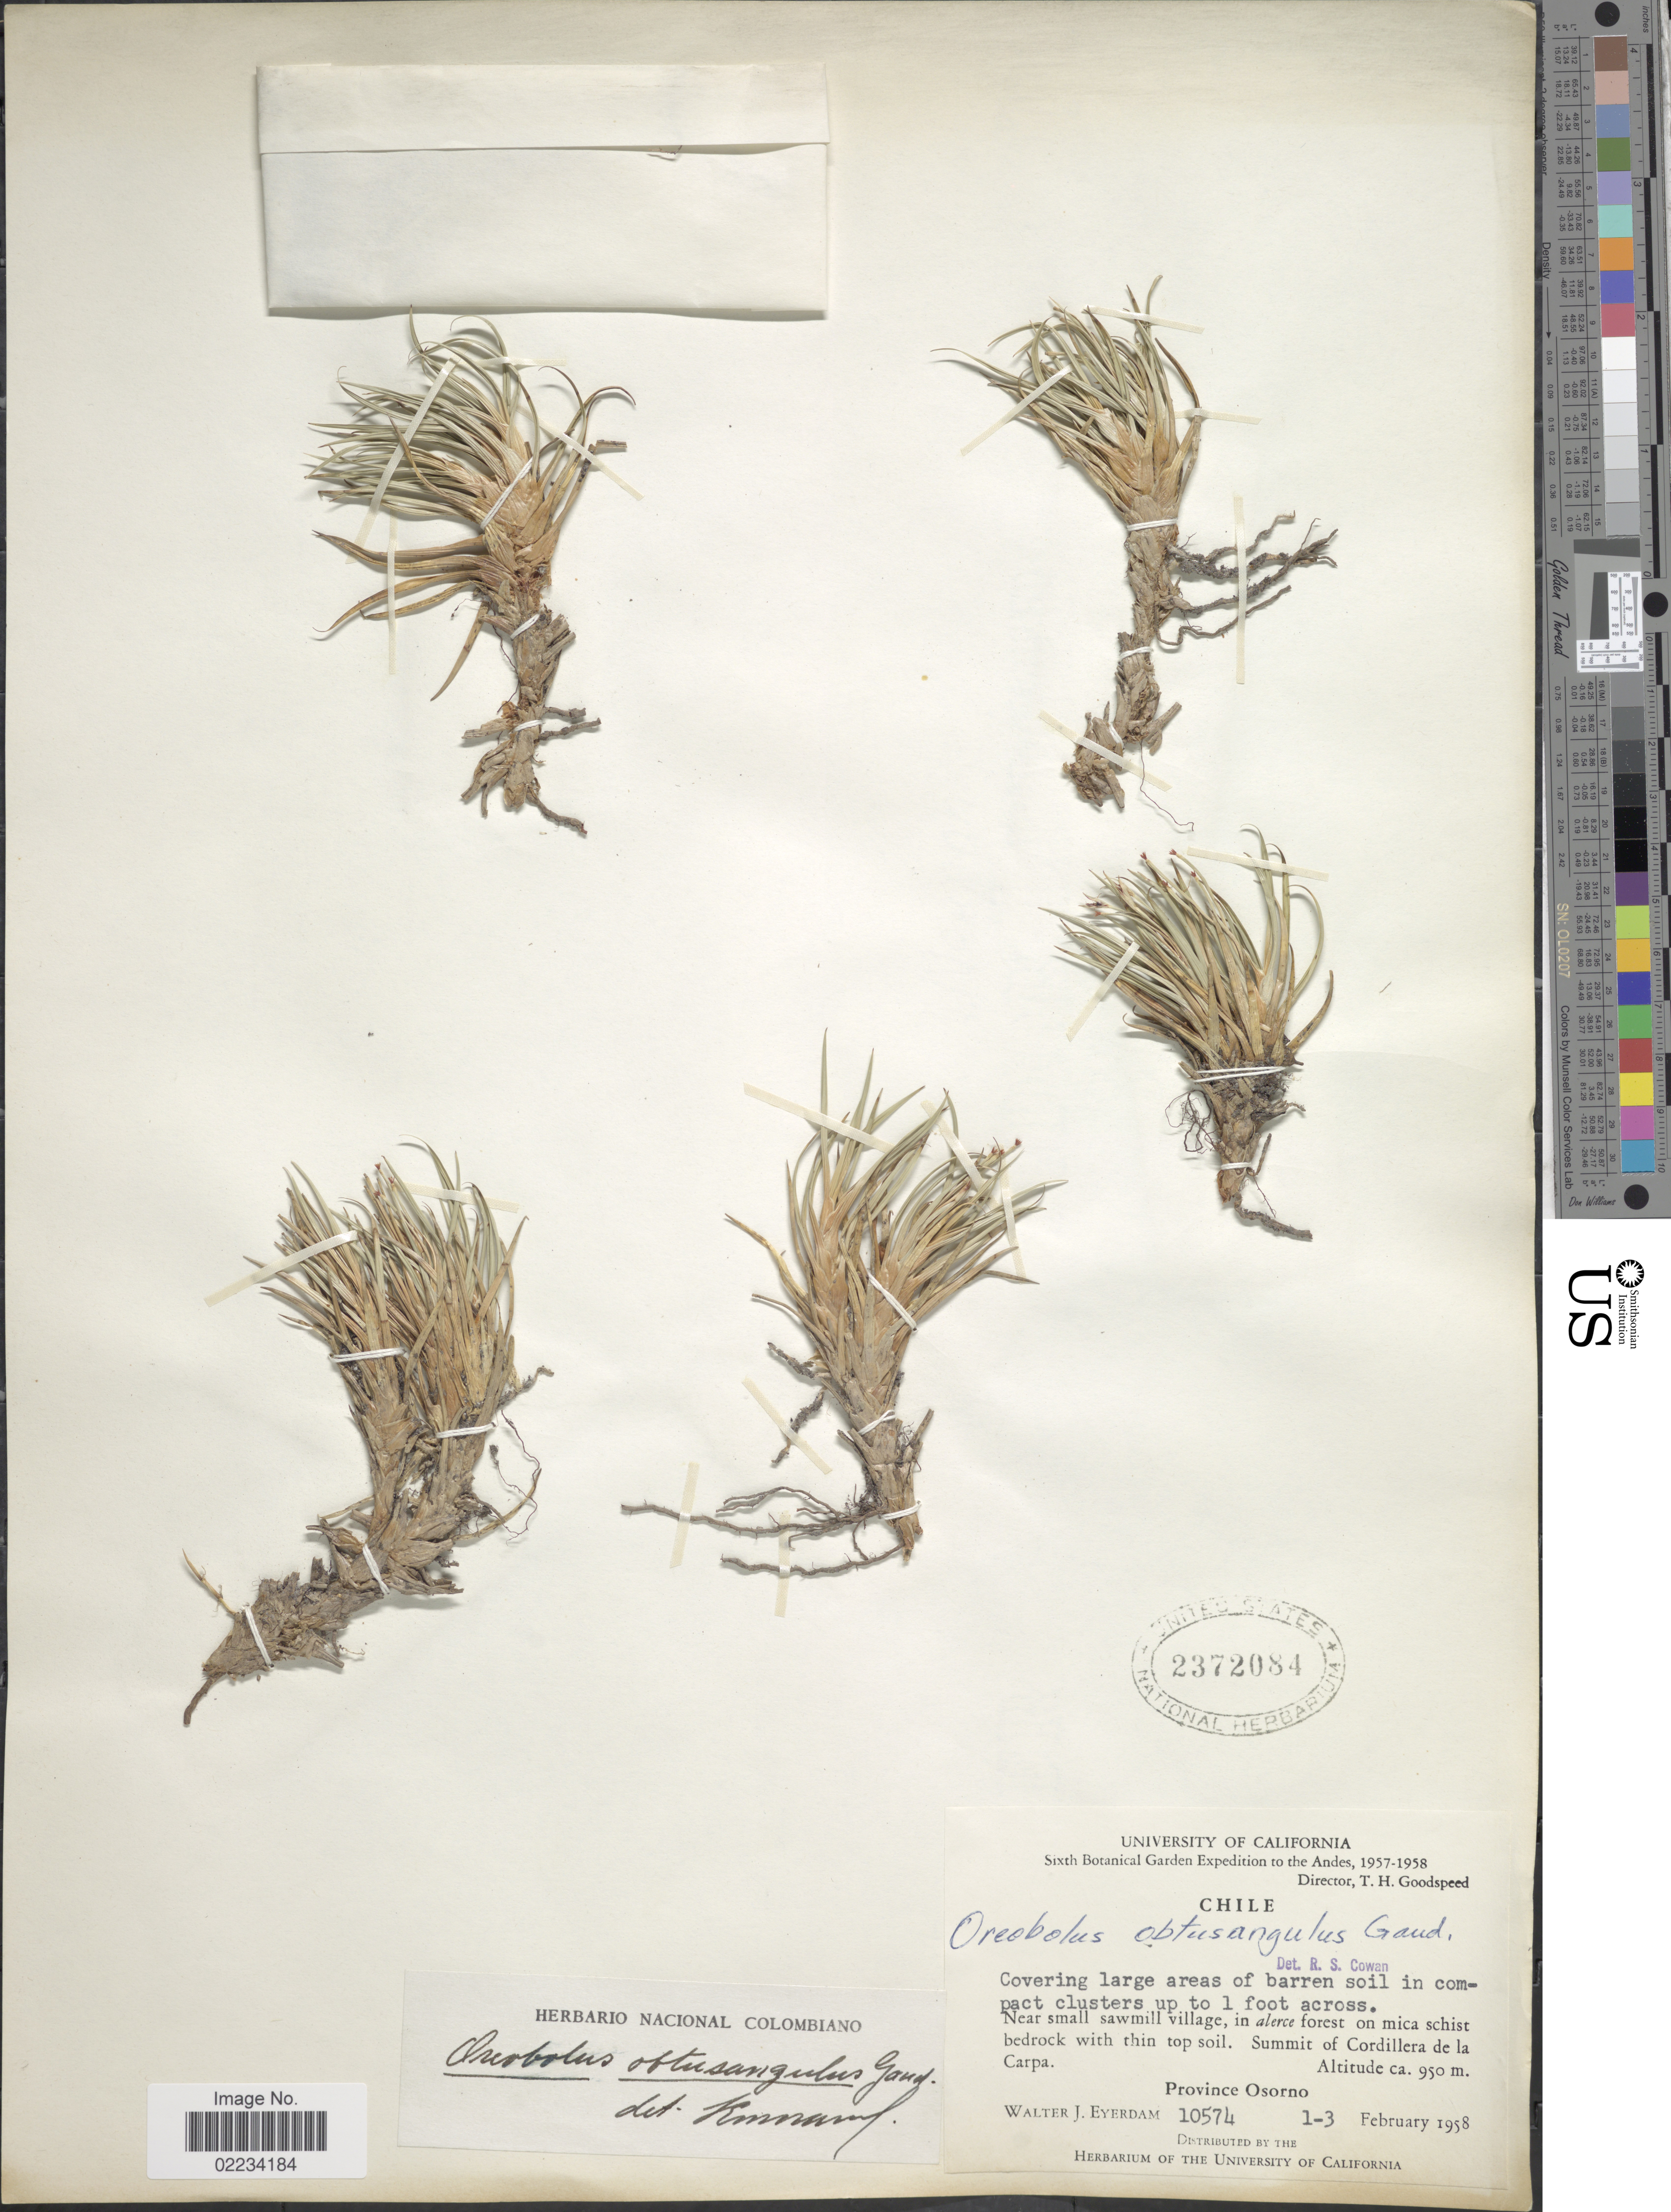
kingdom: Plantae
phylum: Tracheophyta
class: Liliopsida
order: Poales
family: Cyperaceae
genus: Oreobolus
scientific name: Oreobolus obtusangulus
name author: Gaudich.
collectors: W. J. Eyerdam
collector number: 10574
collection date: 1958-02-01/1958-02-03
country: Chile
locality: The Andes, Near small sawmill village, in alerce forest on mica schist bedrock with thin top soil. Summit of Cordillera de la Carpa, Province Osorno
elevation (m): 950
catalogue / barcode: US 2372084